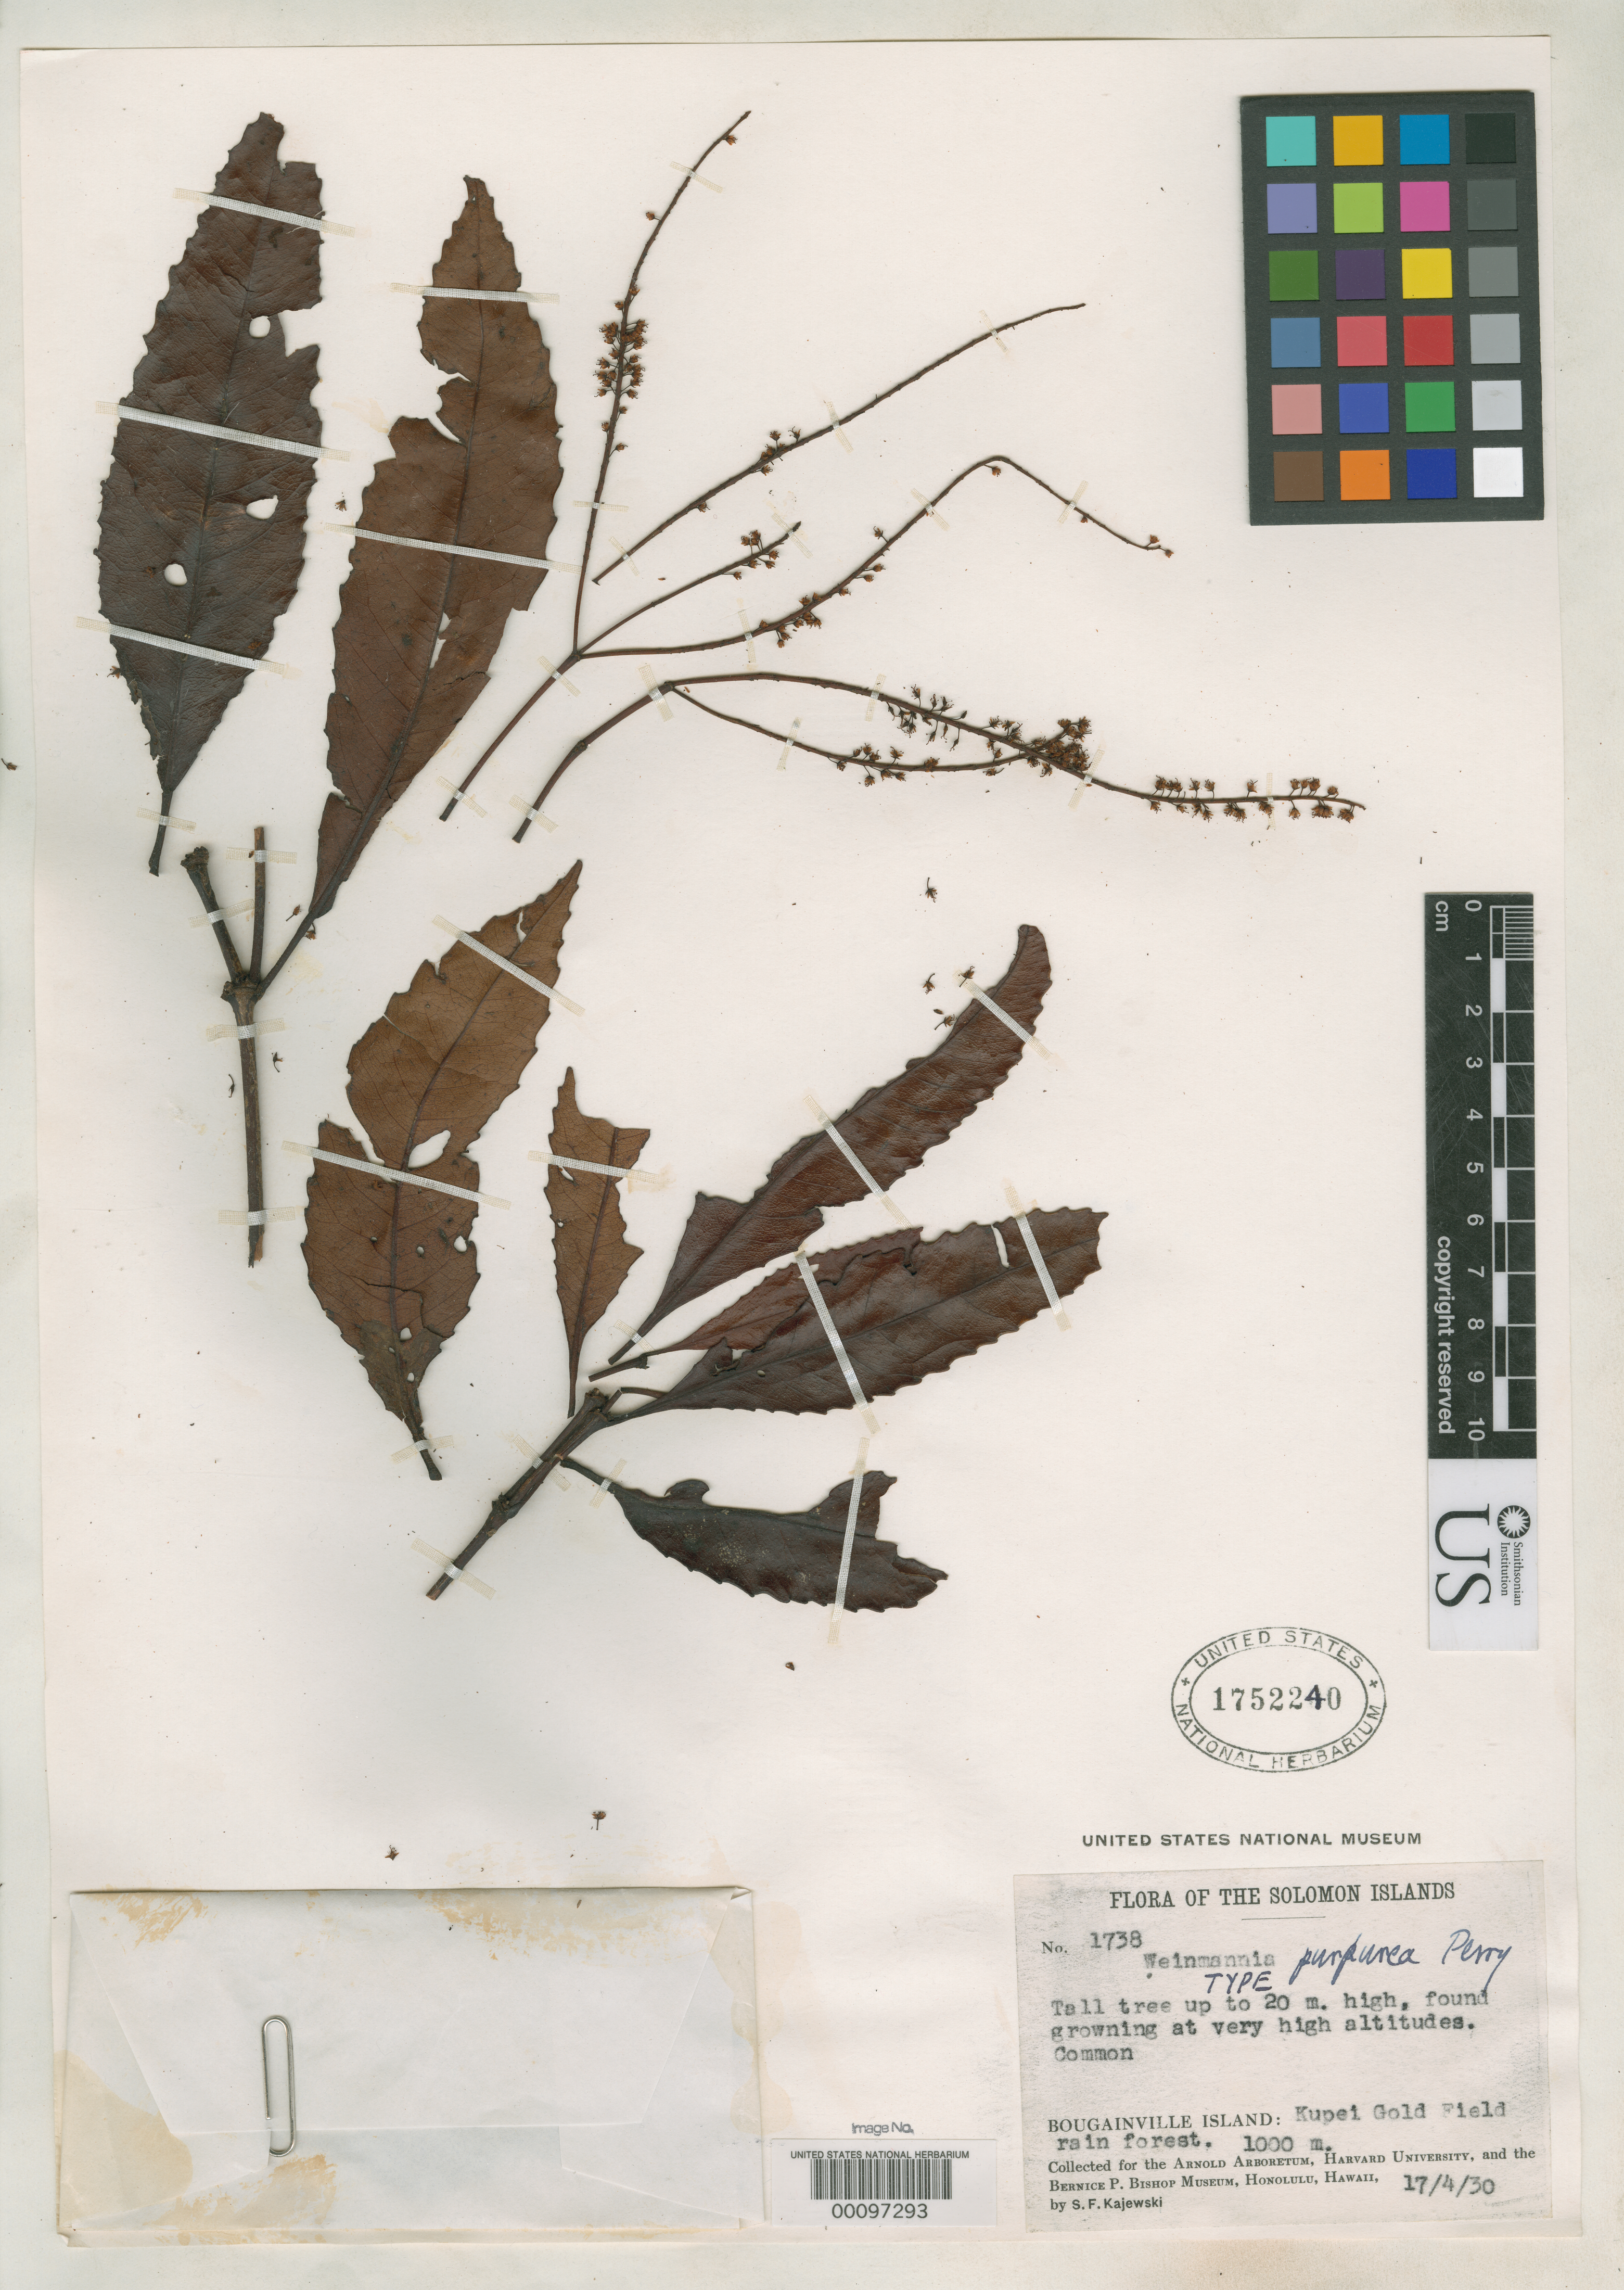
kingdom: Plantae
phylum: Tracheophyta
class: Magnoliopsida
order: Oxalidales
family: Cunoniaceae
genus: Weinmannia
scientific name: Weinmannia purpurea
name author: L.M. Perry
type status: Isotype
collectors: S. Kajewski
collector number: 1738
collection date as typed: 17 Apr 1930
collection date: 1930-04-17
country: Papua New Guinea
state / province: Bougainville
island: Bougainville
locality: Bougainville. (country as Solomon Islands.)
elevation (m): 100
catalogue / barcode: US 1752240